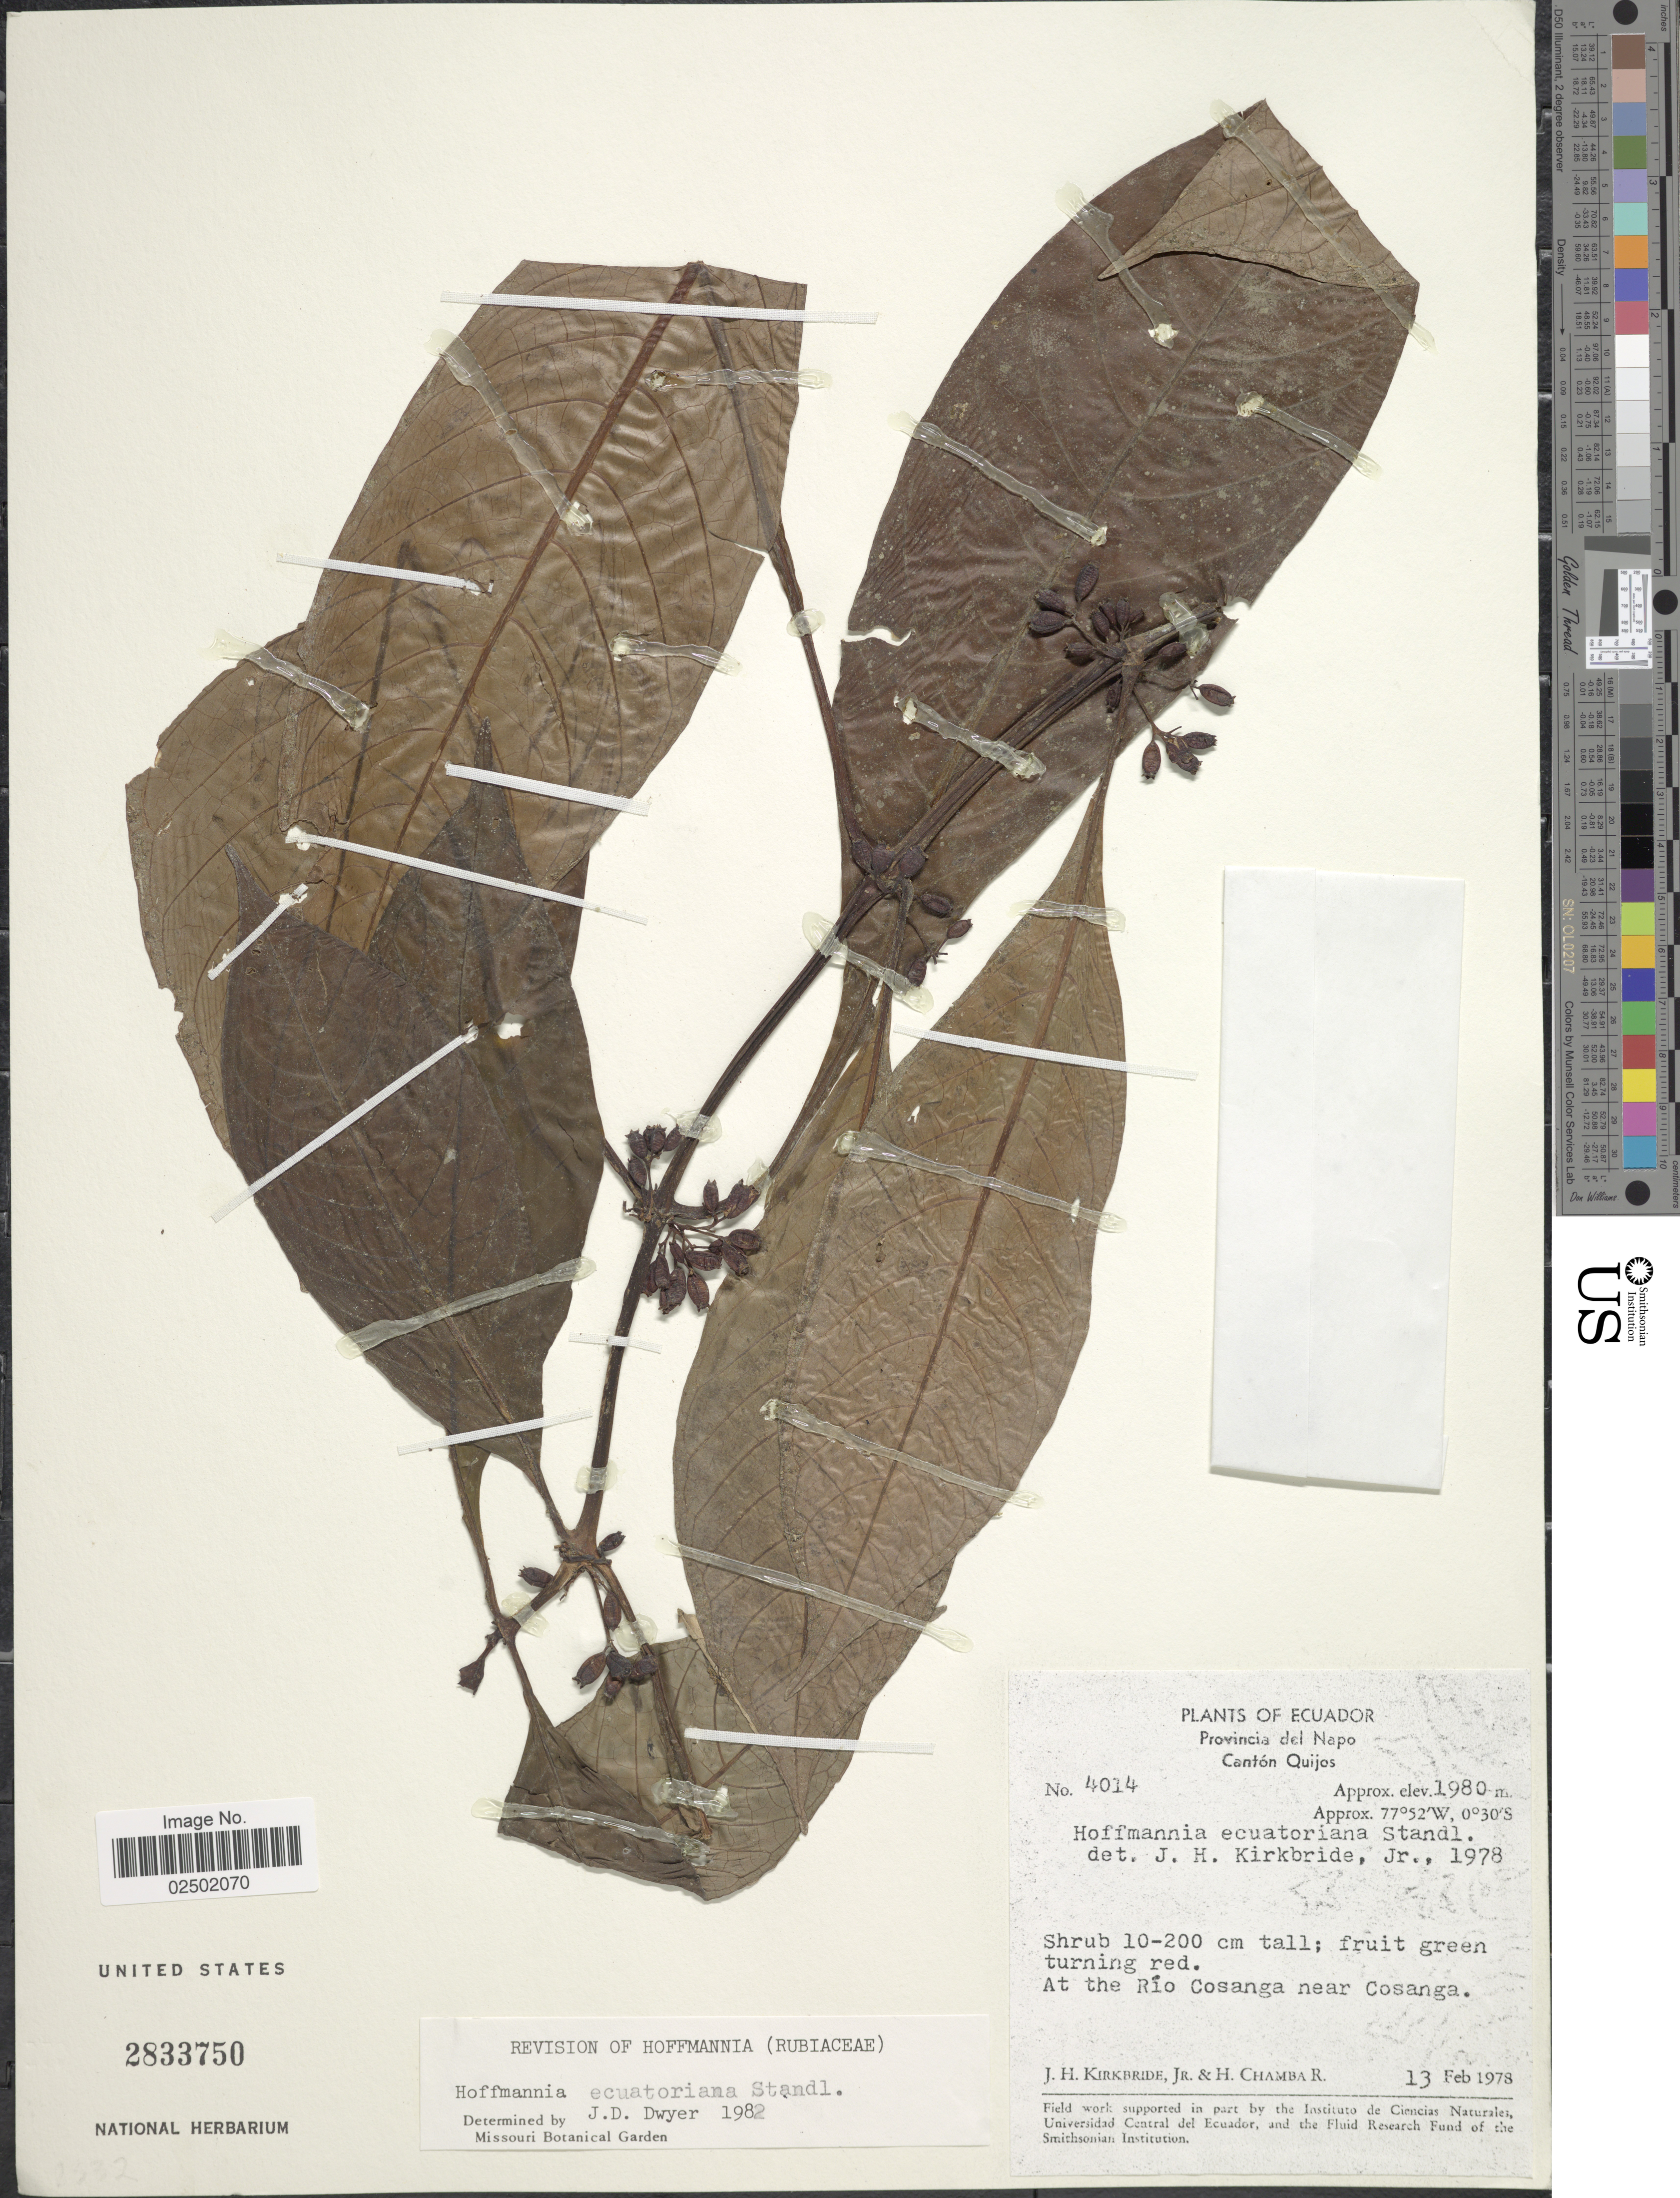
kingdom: Plantae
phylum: Tracheophyta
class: Magnoliopsida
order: Gentianales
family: Rubiaceae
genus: Hoffmannia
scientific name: Hoffmannia ecuatoriana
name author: Standl.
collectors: J. H. Kirkbride & H. Chamba R.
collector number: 4014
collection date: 1978-02-13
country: Ecuador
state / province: Napo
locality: Provincia del Napo. Canton Quijos. At the Rio Cosanga near Cosanga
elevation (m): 1980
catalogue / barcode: US 2833750